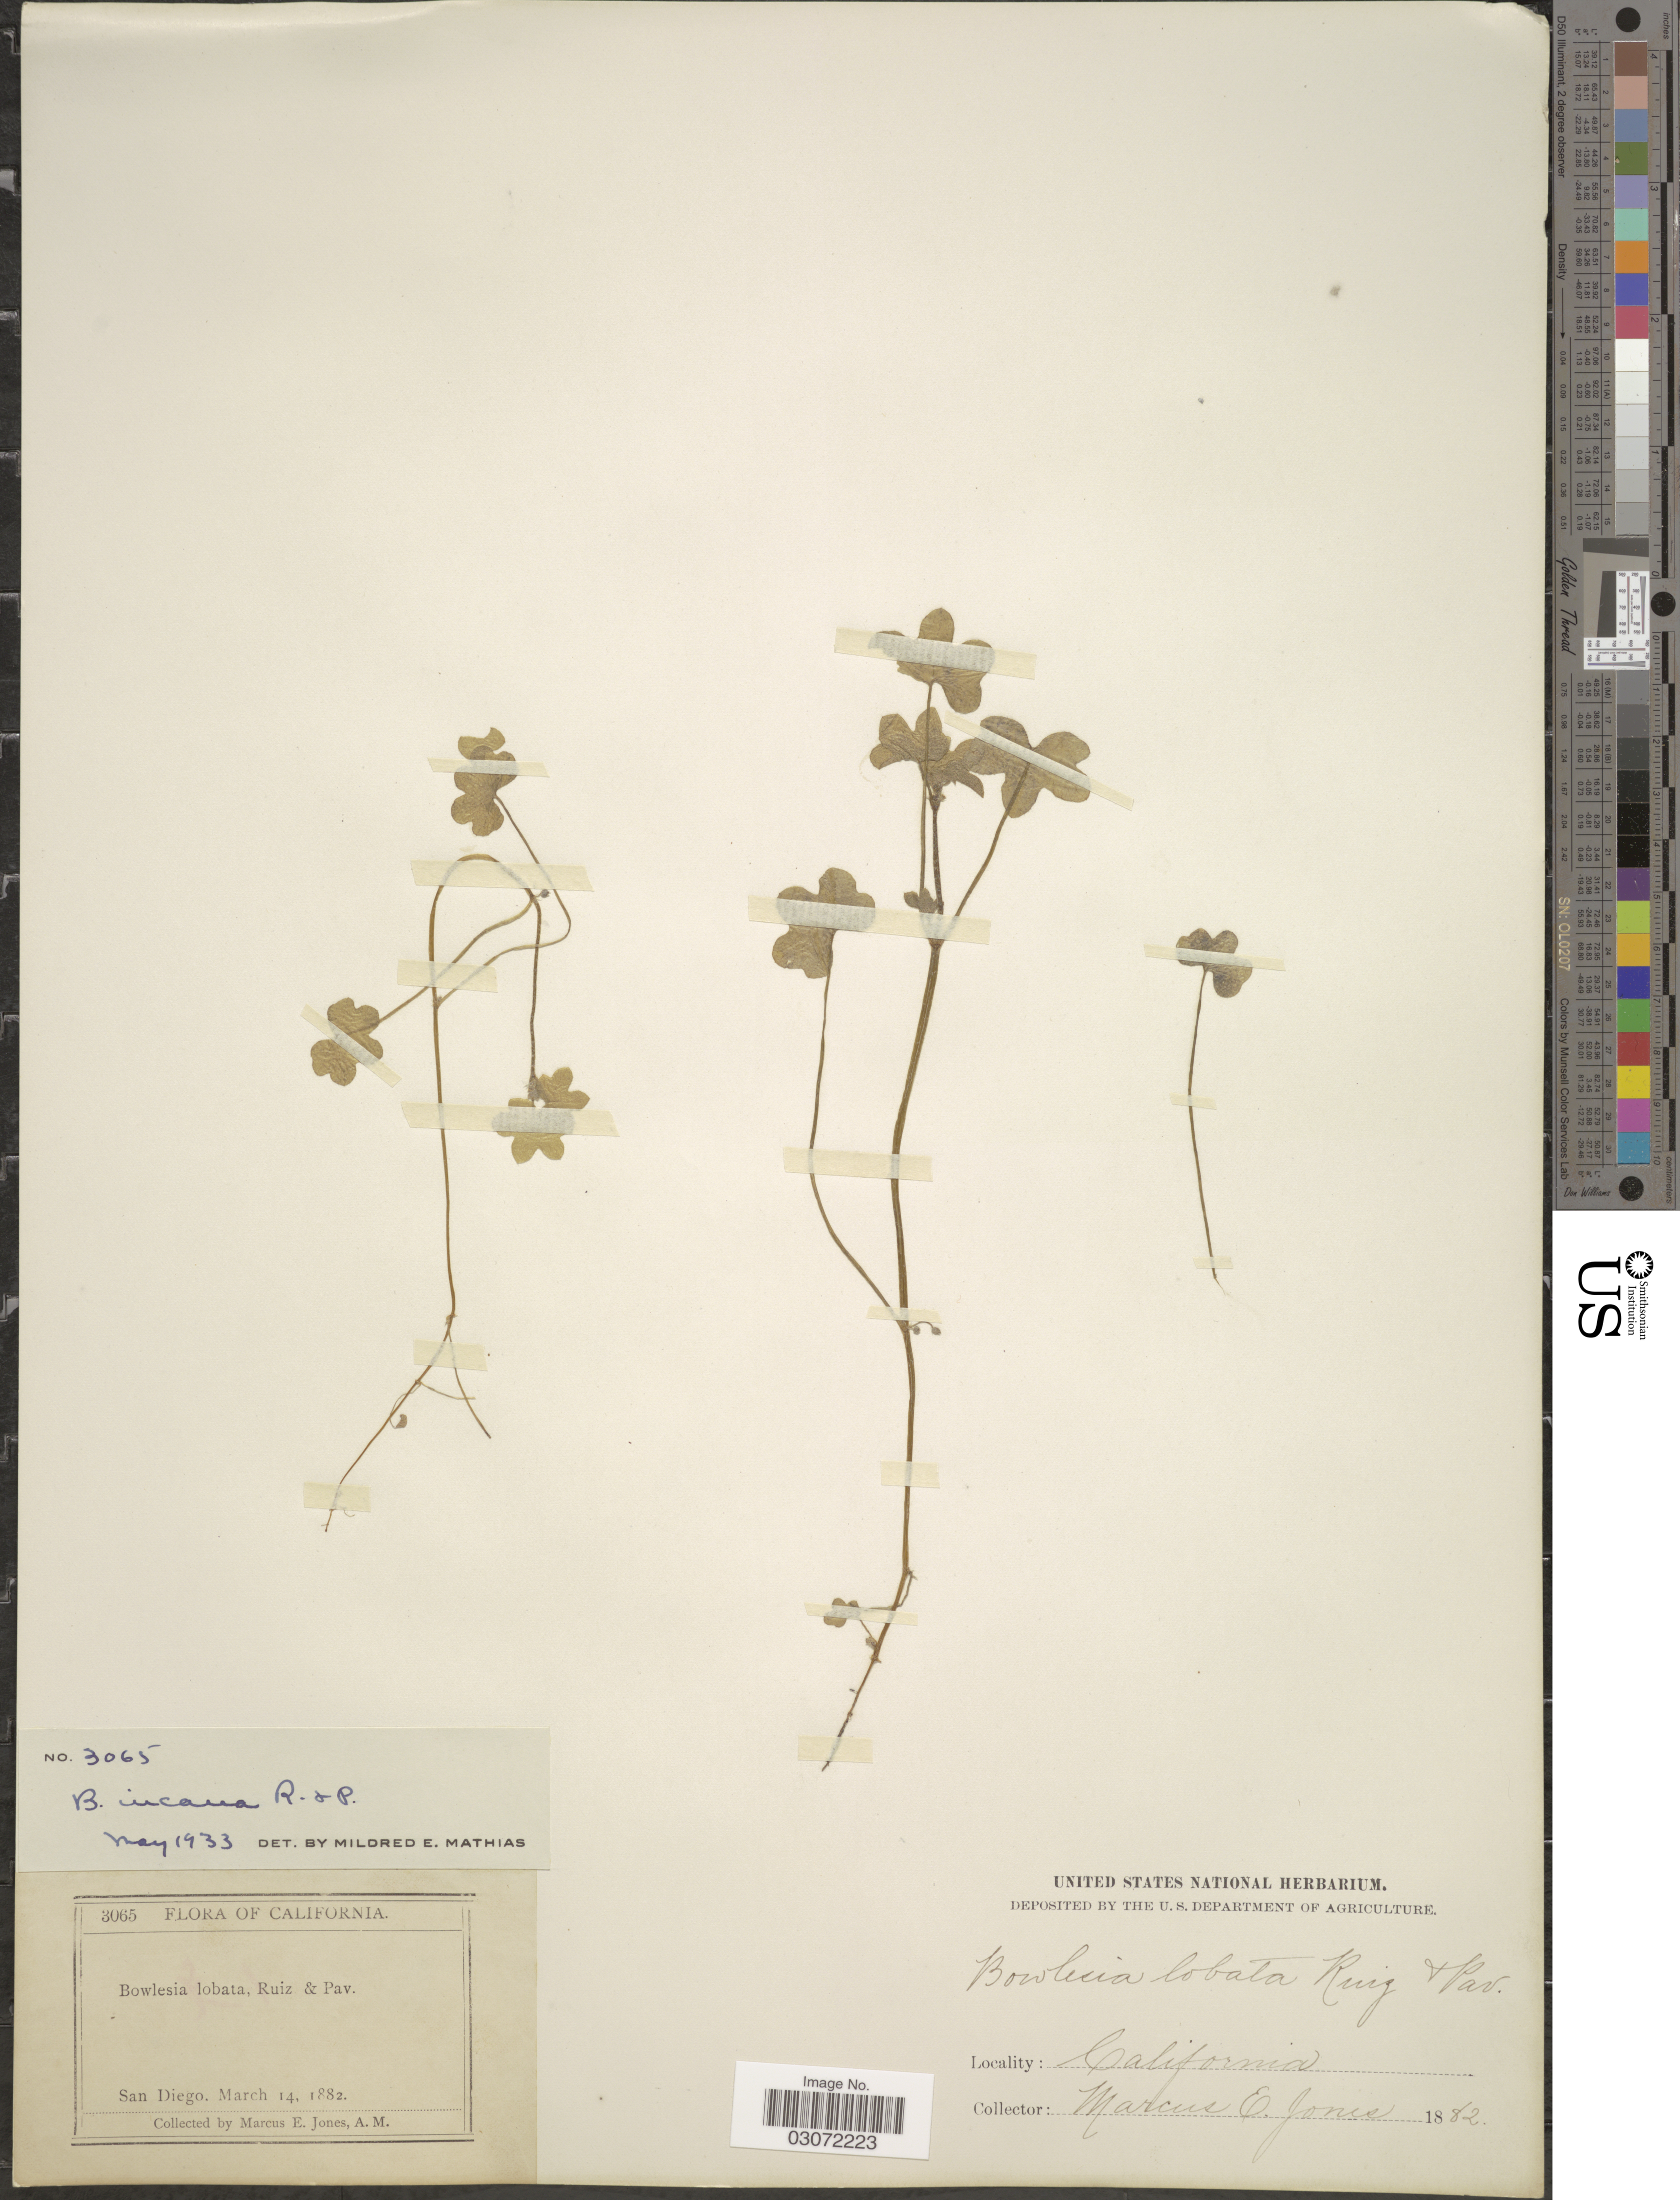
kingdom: Plantae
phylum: Tracheophyta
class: Magnoliopsida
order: Apiales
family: Apiaceae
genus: Bowlesia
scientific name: Bowlesia incana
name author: Ruiz & Pav.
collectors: M. E. Jones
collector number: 3065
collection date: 1882-03-14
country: United States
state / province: California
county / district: San Diego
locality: San Diego.